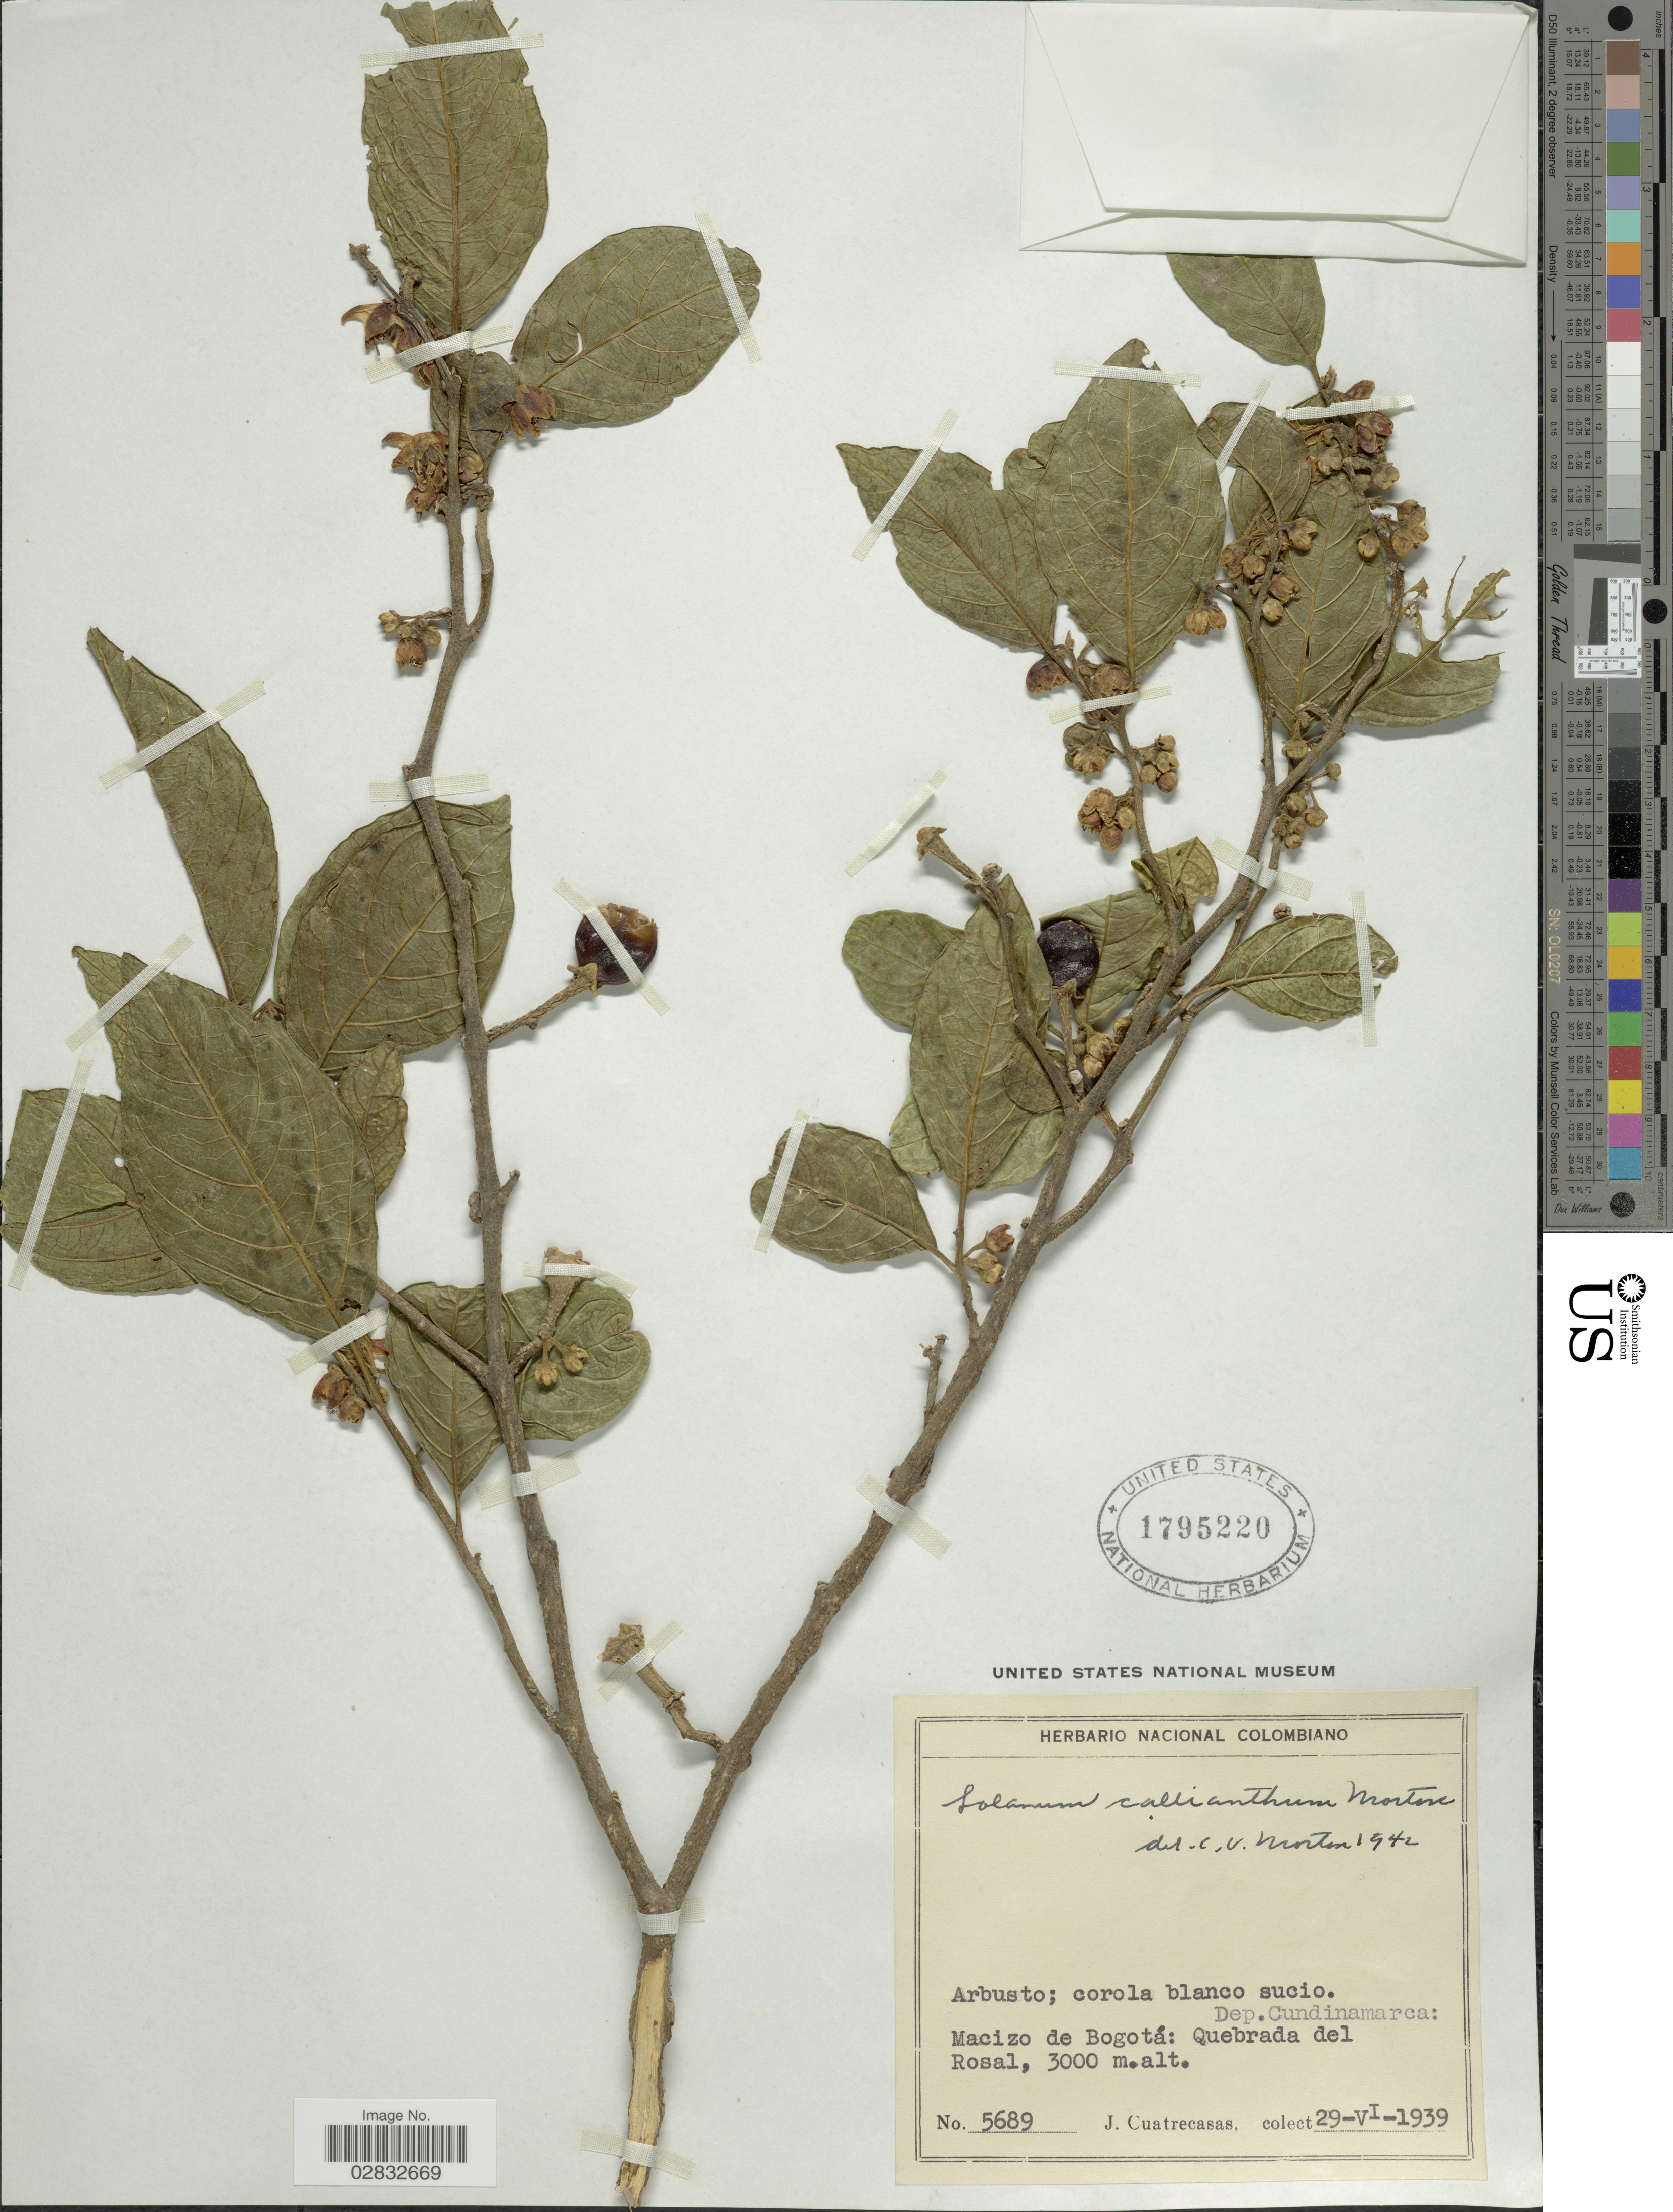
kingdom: Plantae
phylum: Tracheophyta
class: Magnoliopsida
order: Solanales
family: Solanaceae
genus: Solanum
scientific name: Solanum callianthum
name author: C.V. Morton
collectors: J. Cuatrecasas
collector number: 5689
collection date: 1939-06-29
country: Colombia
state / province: Cundinamarca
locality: Macizo de Bogotá: Quebrada del Rosal.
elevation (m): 3000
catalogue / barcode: US 1795220